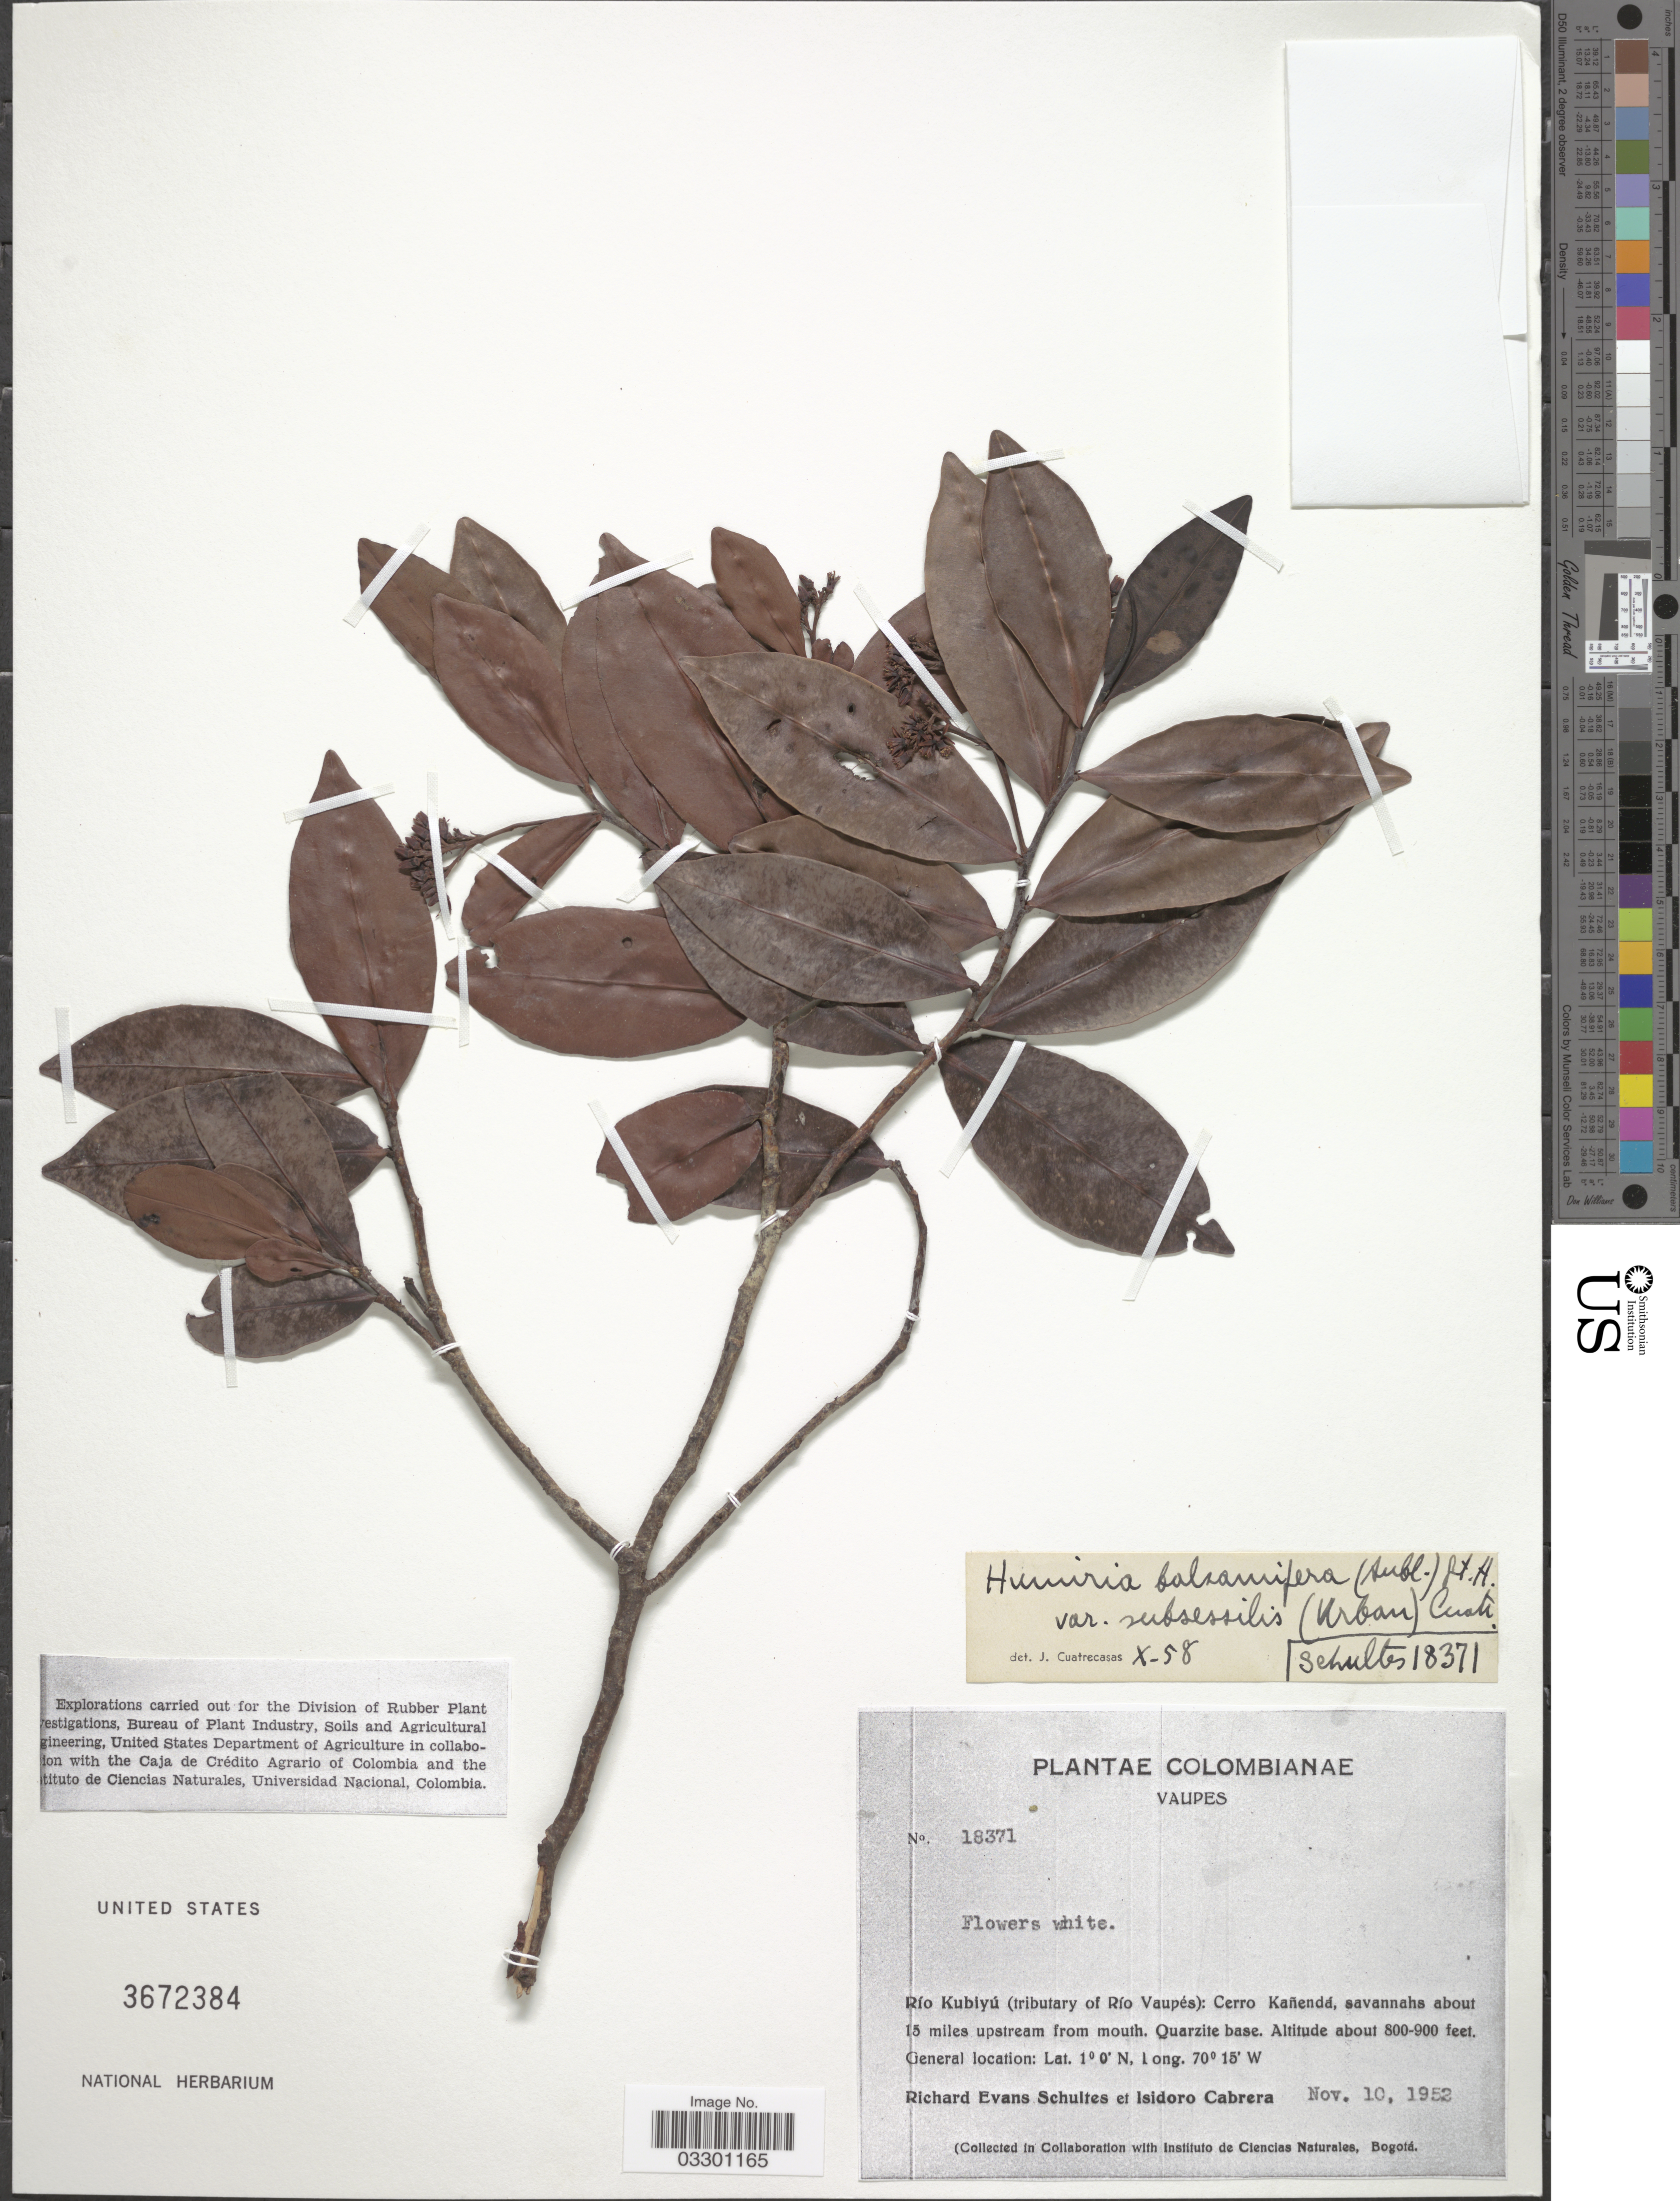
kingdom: Plantae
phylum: Tracheophyta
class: Magnoliopsida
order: Malpighiales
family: Humiriaceae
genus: Humiria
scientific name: Humiria balsamifera var. subsessilis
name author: (Urb.) Cuatrec.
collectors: R. E. Schultes & I. Cabrera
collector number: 18371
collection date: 1952-11-10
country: Colombia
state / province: Vaupés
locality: Río Kubiyú (tributary of Río Vaupés): Cerro Kañendad, savannahs about 15 miles upstream from mouth. Quarzite base.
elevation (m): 244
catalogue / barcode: US 3672384